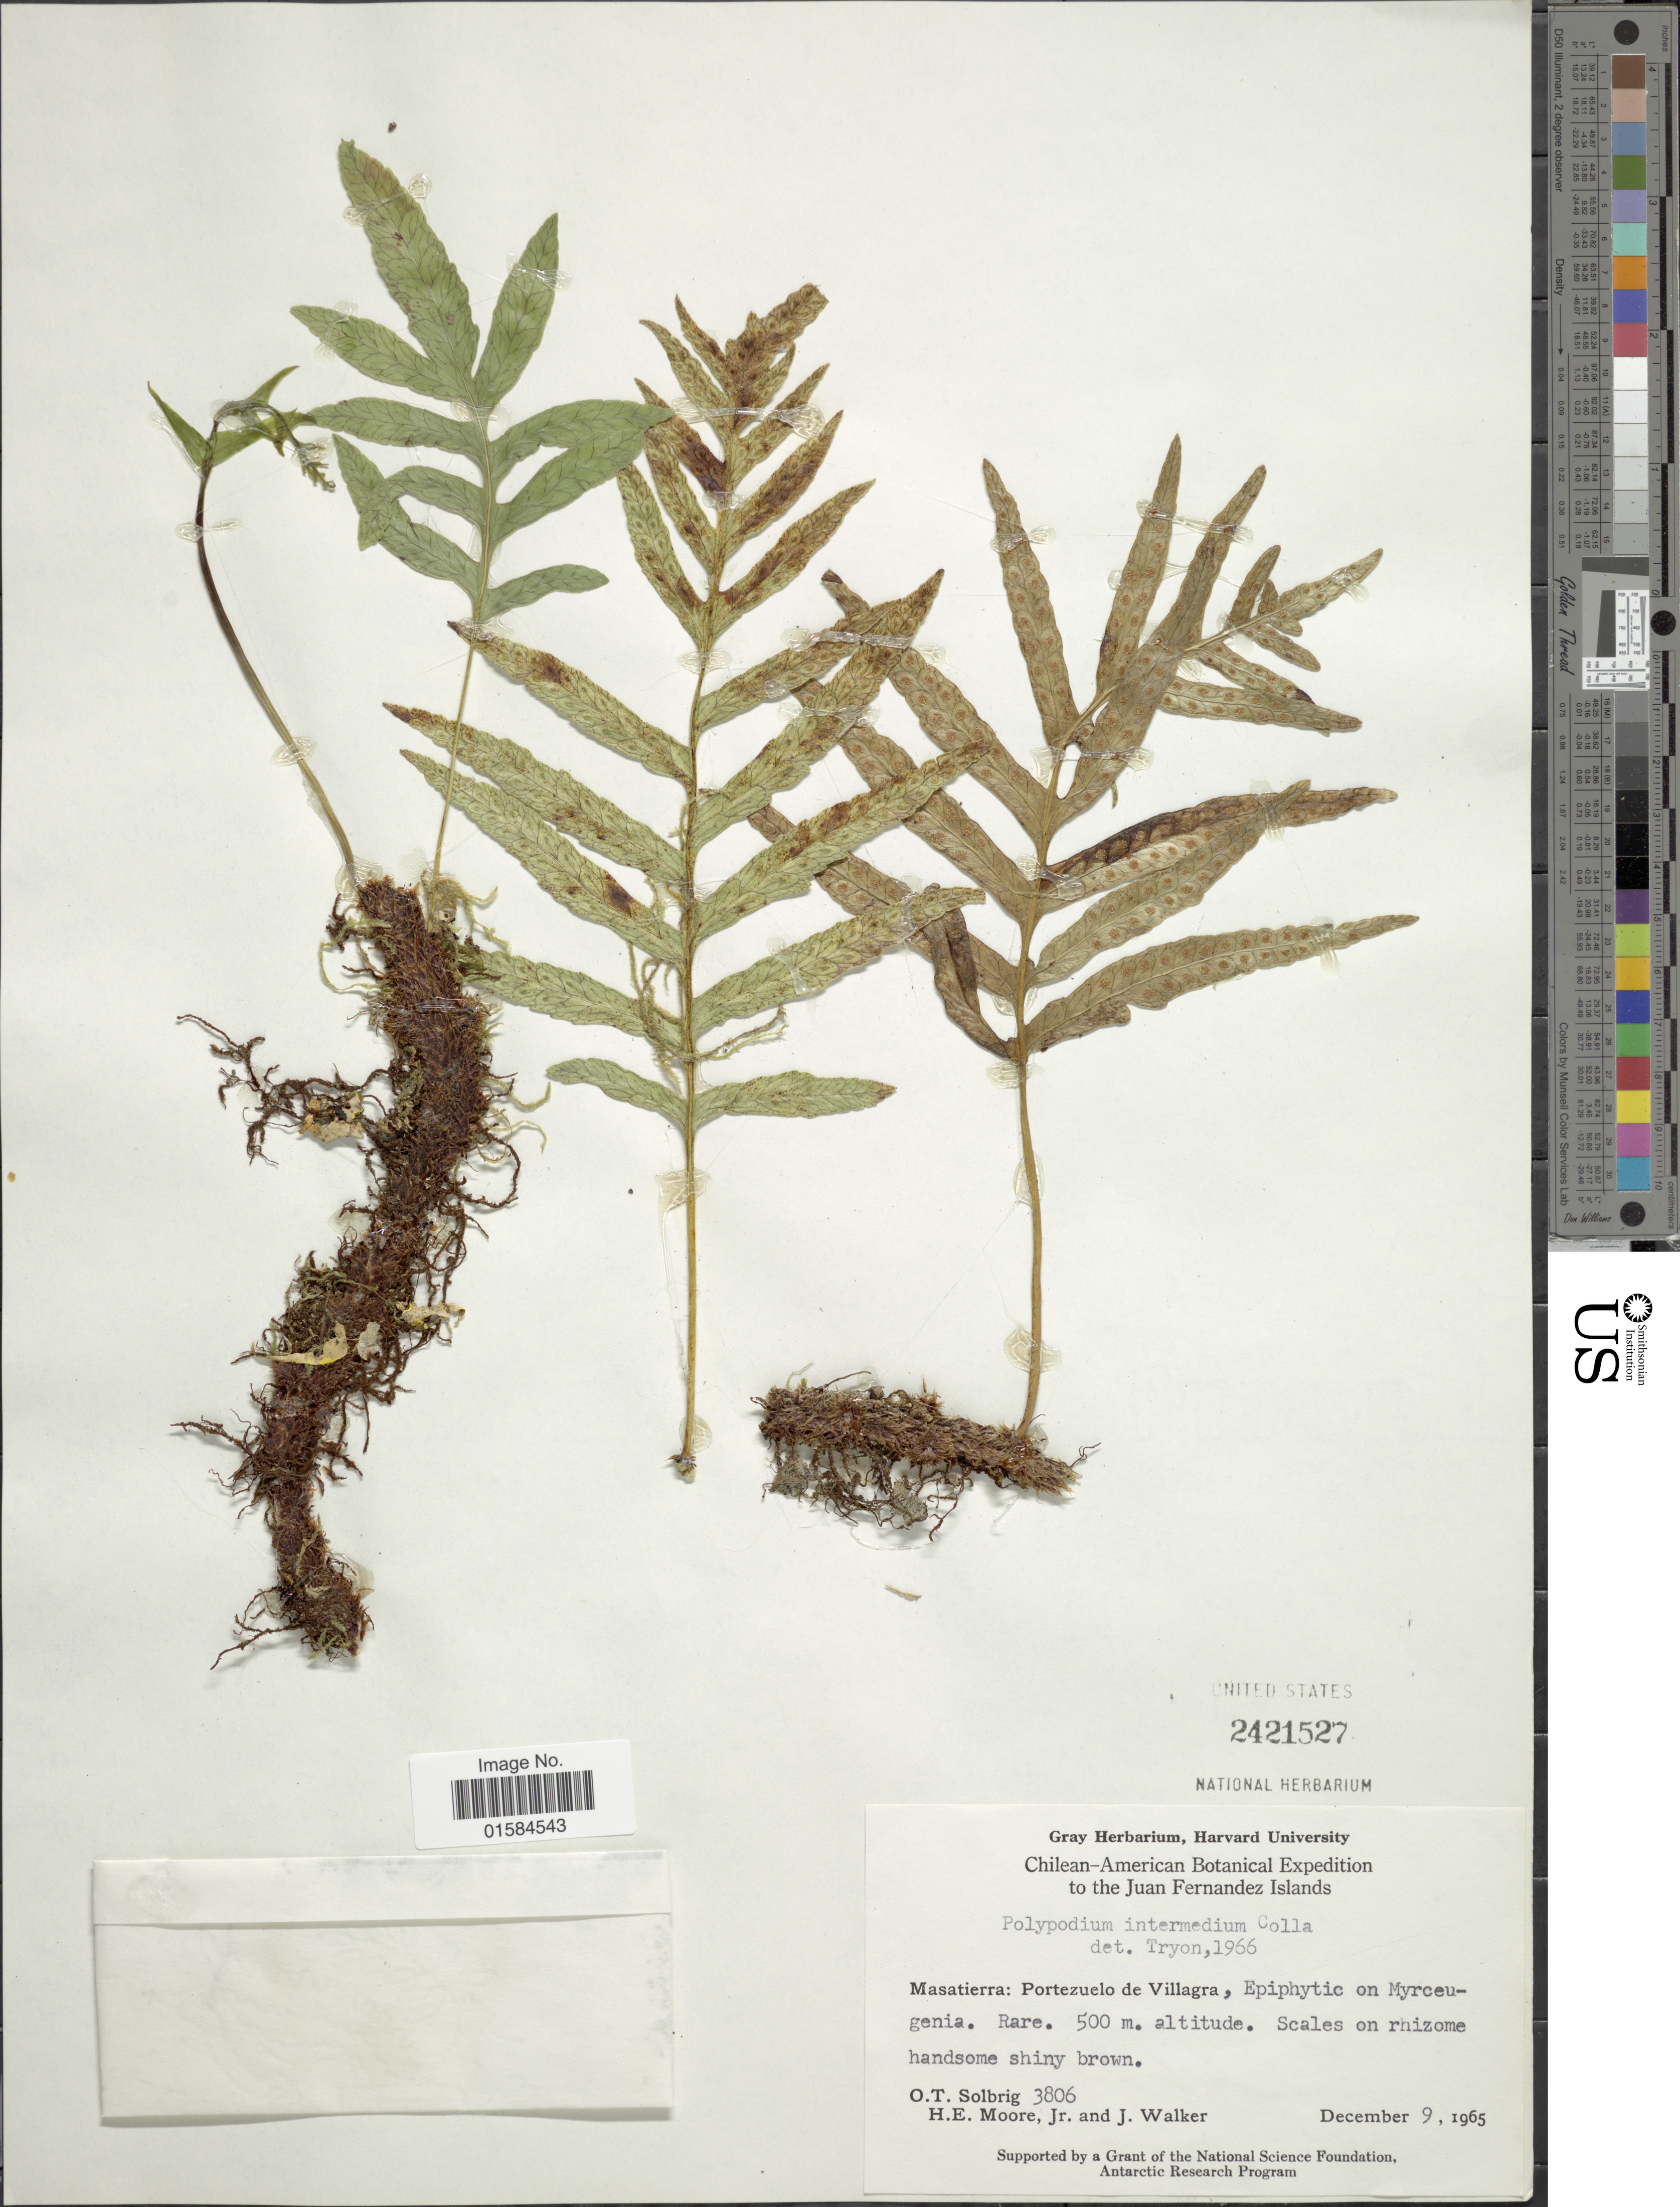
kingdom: Plantae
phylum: Tracheophyta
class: Polypodiopsida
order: Polypodiales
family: Polypodiaceae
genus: Synammia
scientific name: Synammia intermedia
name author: (Colla) G. Kunkel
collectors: O. T. Solbrig, H. Moore & J. Walker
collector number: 3806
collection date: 1965-12-09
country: Chile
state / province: Valparaíso (V)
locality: Juan Fernandez Islands, Masatierra: Portezuelo de Villagra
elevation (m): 500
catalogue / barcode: US 2421527